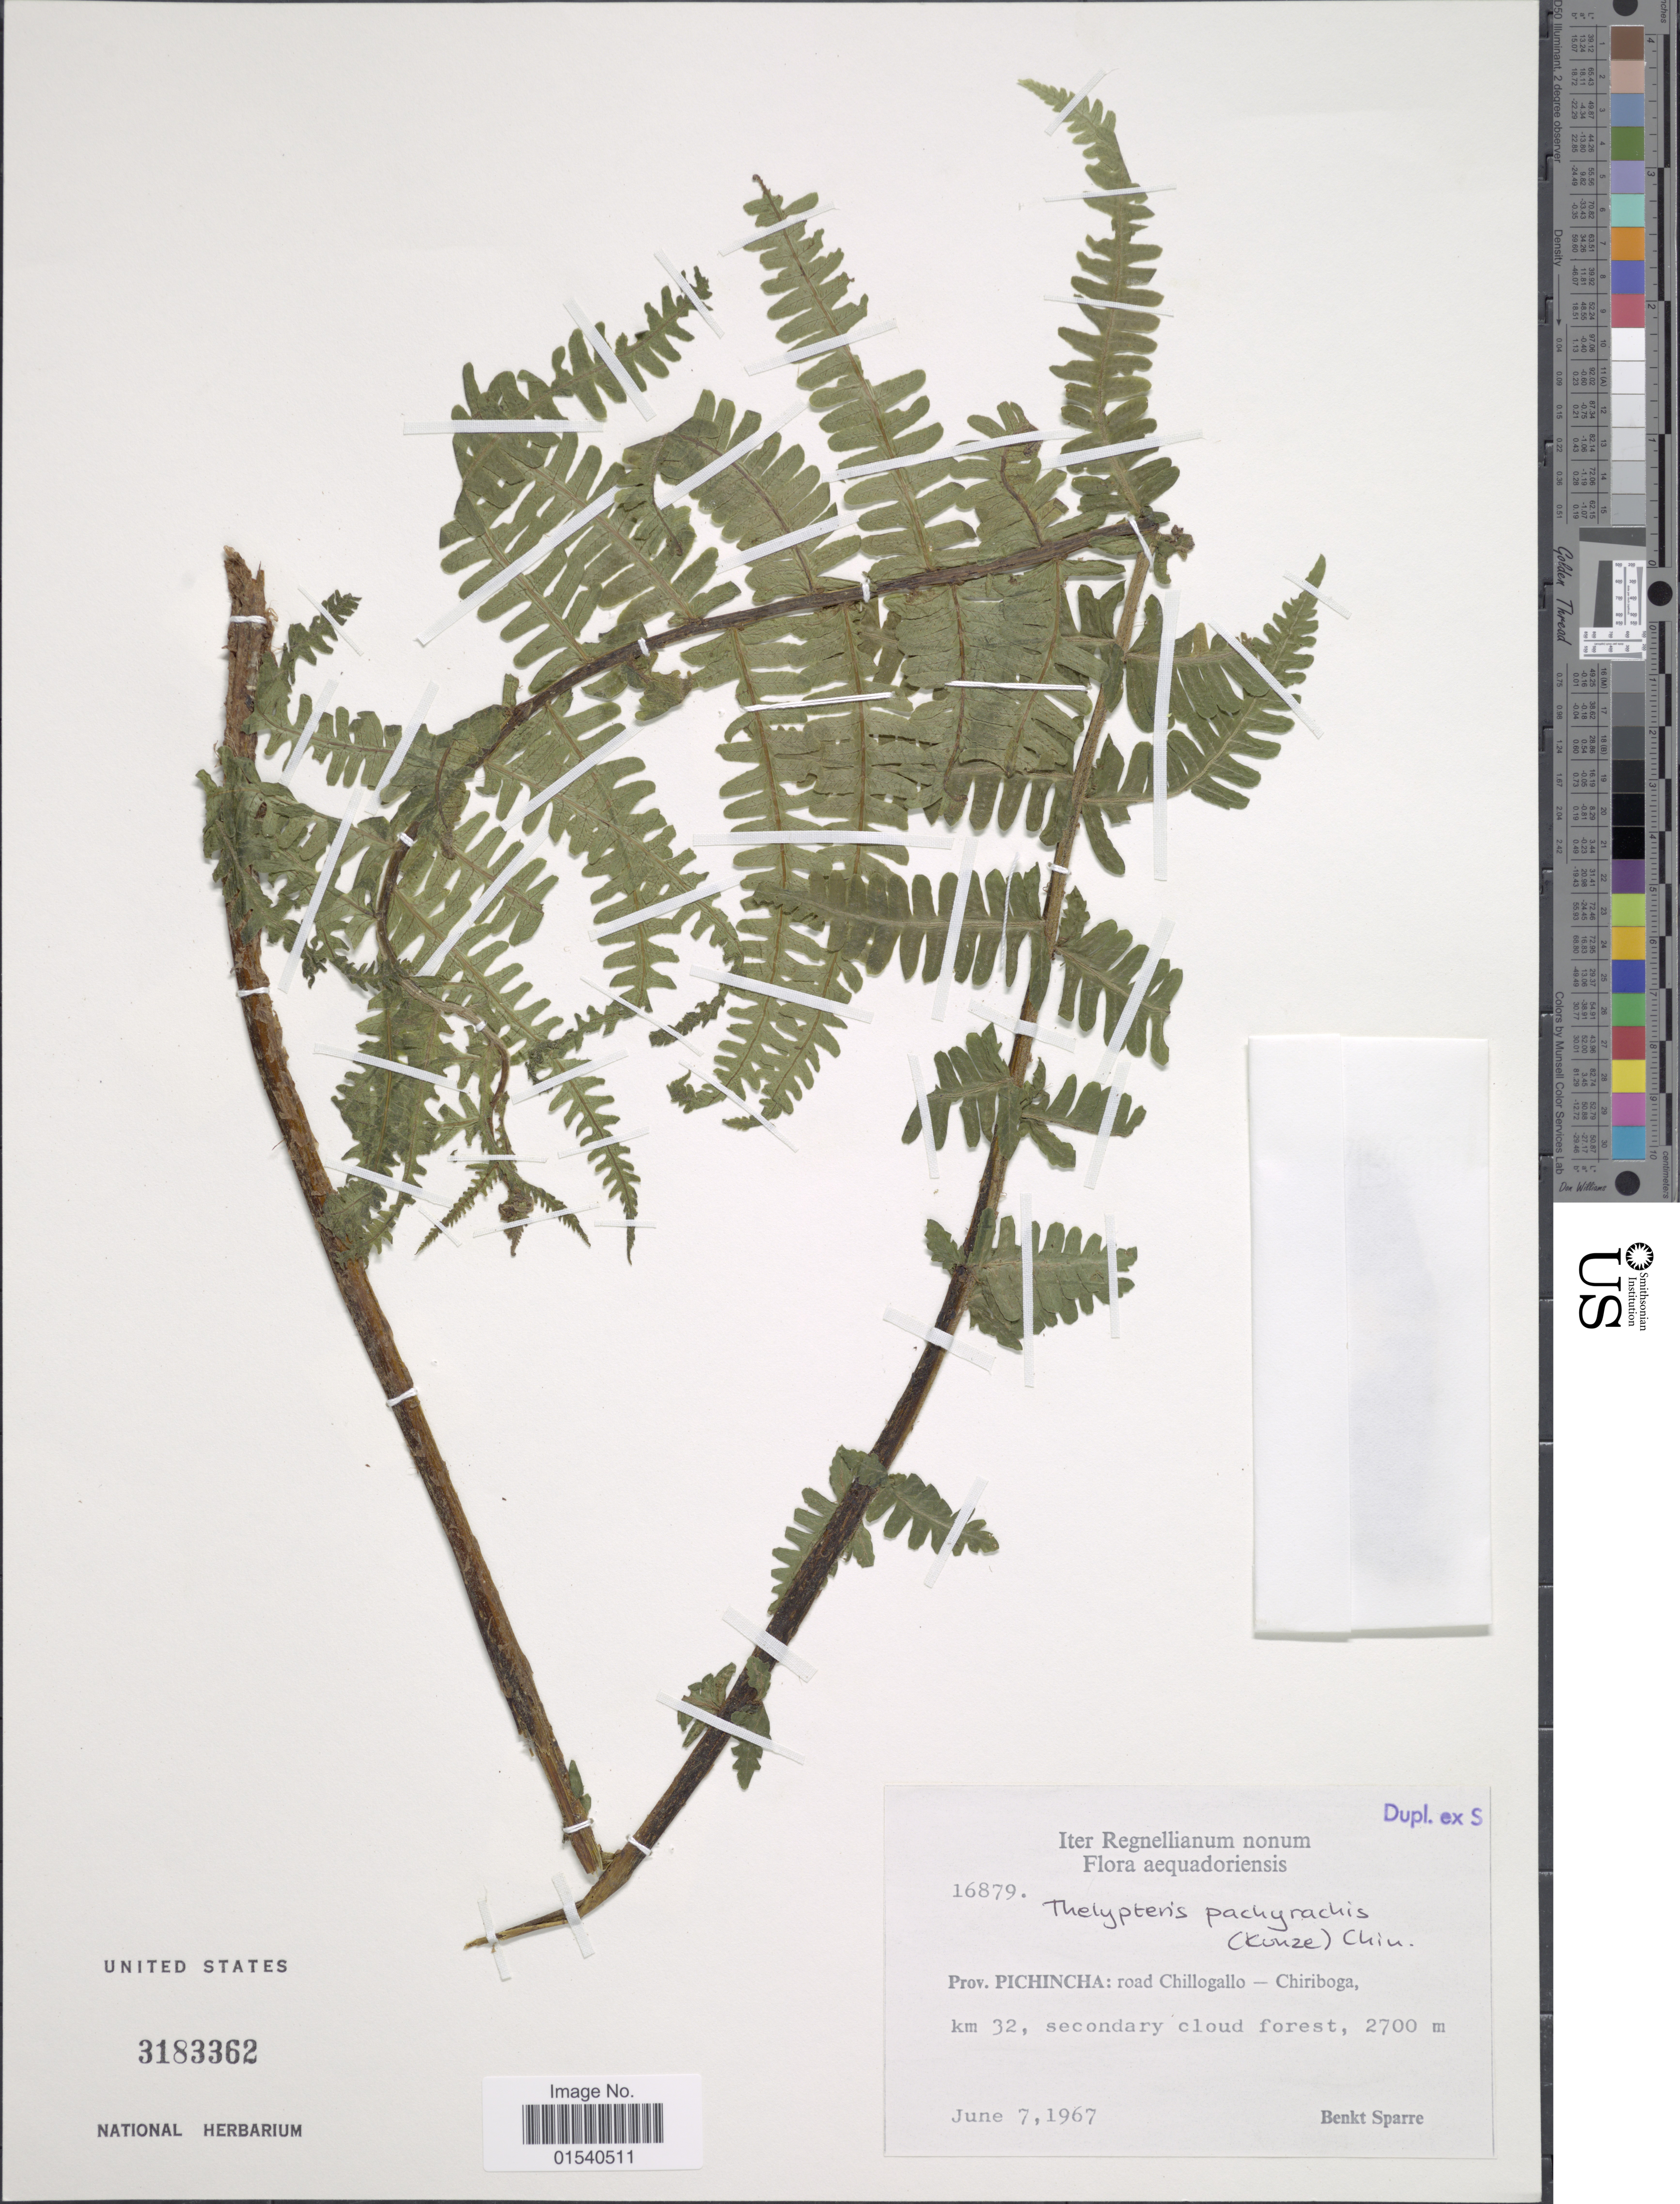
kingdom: Plantae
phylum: Tracheophyta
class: Polypodiopsida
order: Polypodiales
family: Thelypteridaceae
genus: Amauropelta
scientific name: Amauropelta pachyrachis (Kunze) comb. nov., ined 2015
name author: (Kunze)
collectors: B. Sparre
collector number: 16879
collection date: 1967-06-07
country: Ecuador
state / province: Pichincha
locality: Road Chillogallo - Chiriboga, km 32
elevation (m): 2700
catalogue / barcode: US 3183362